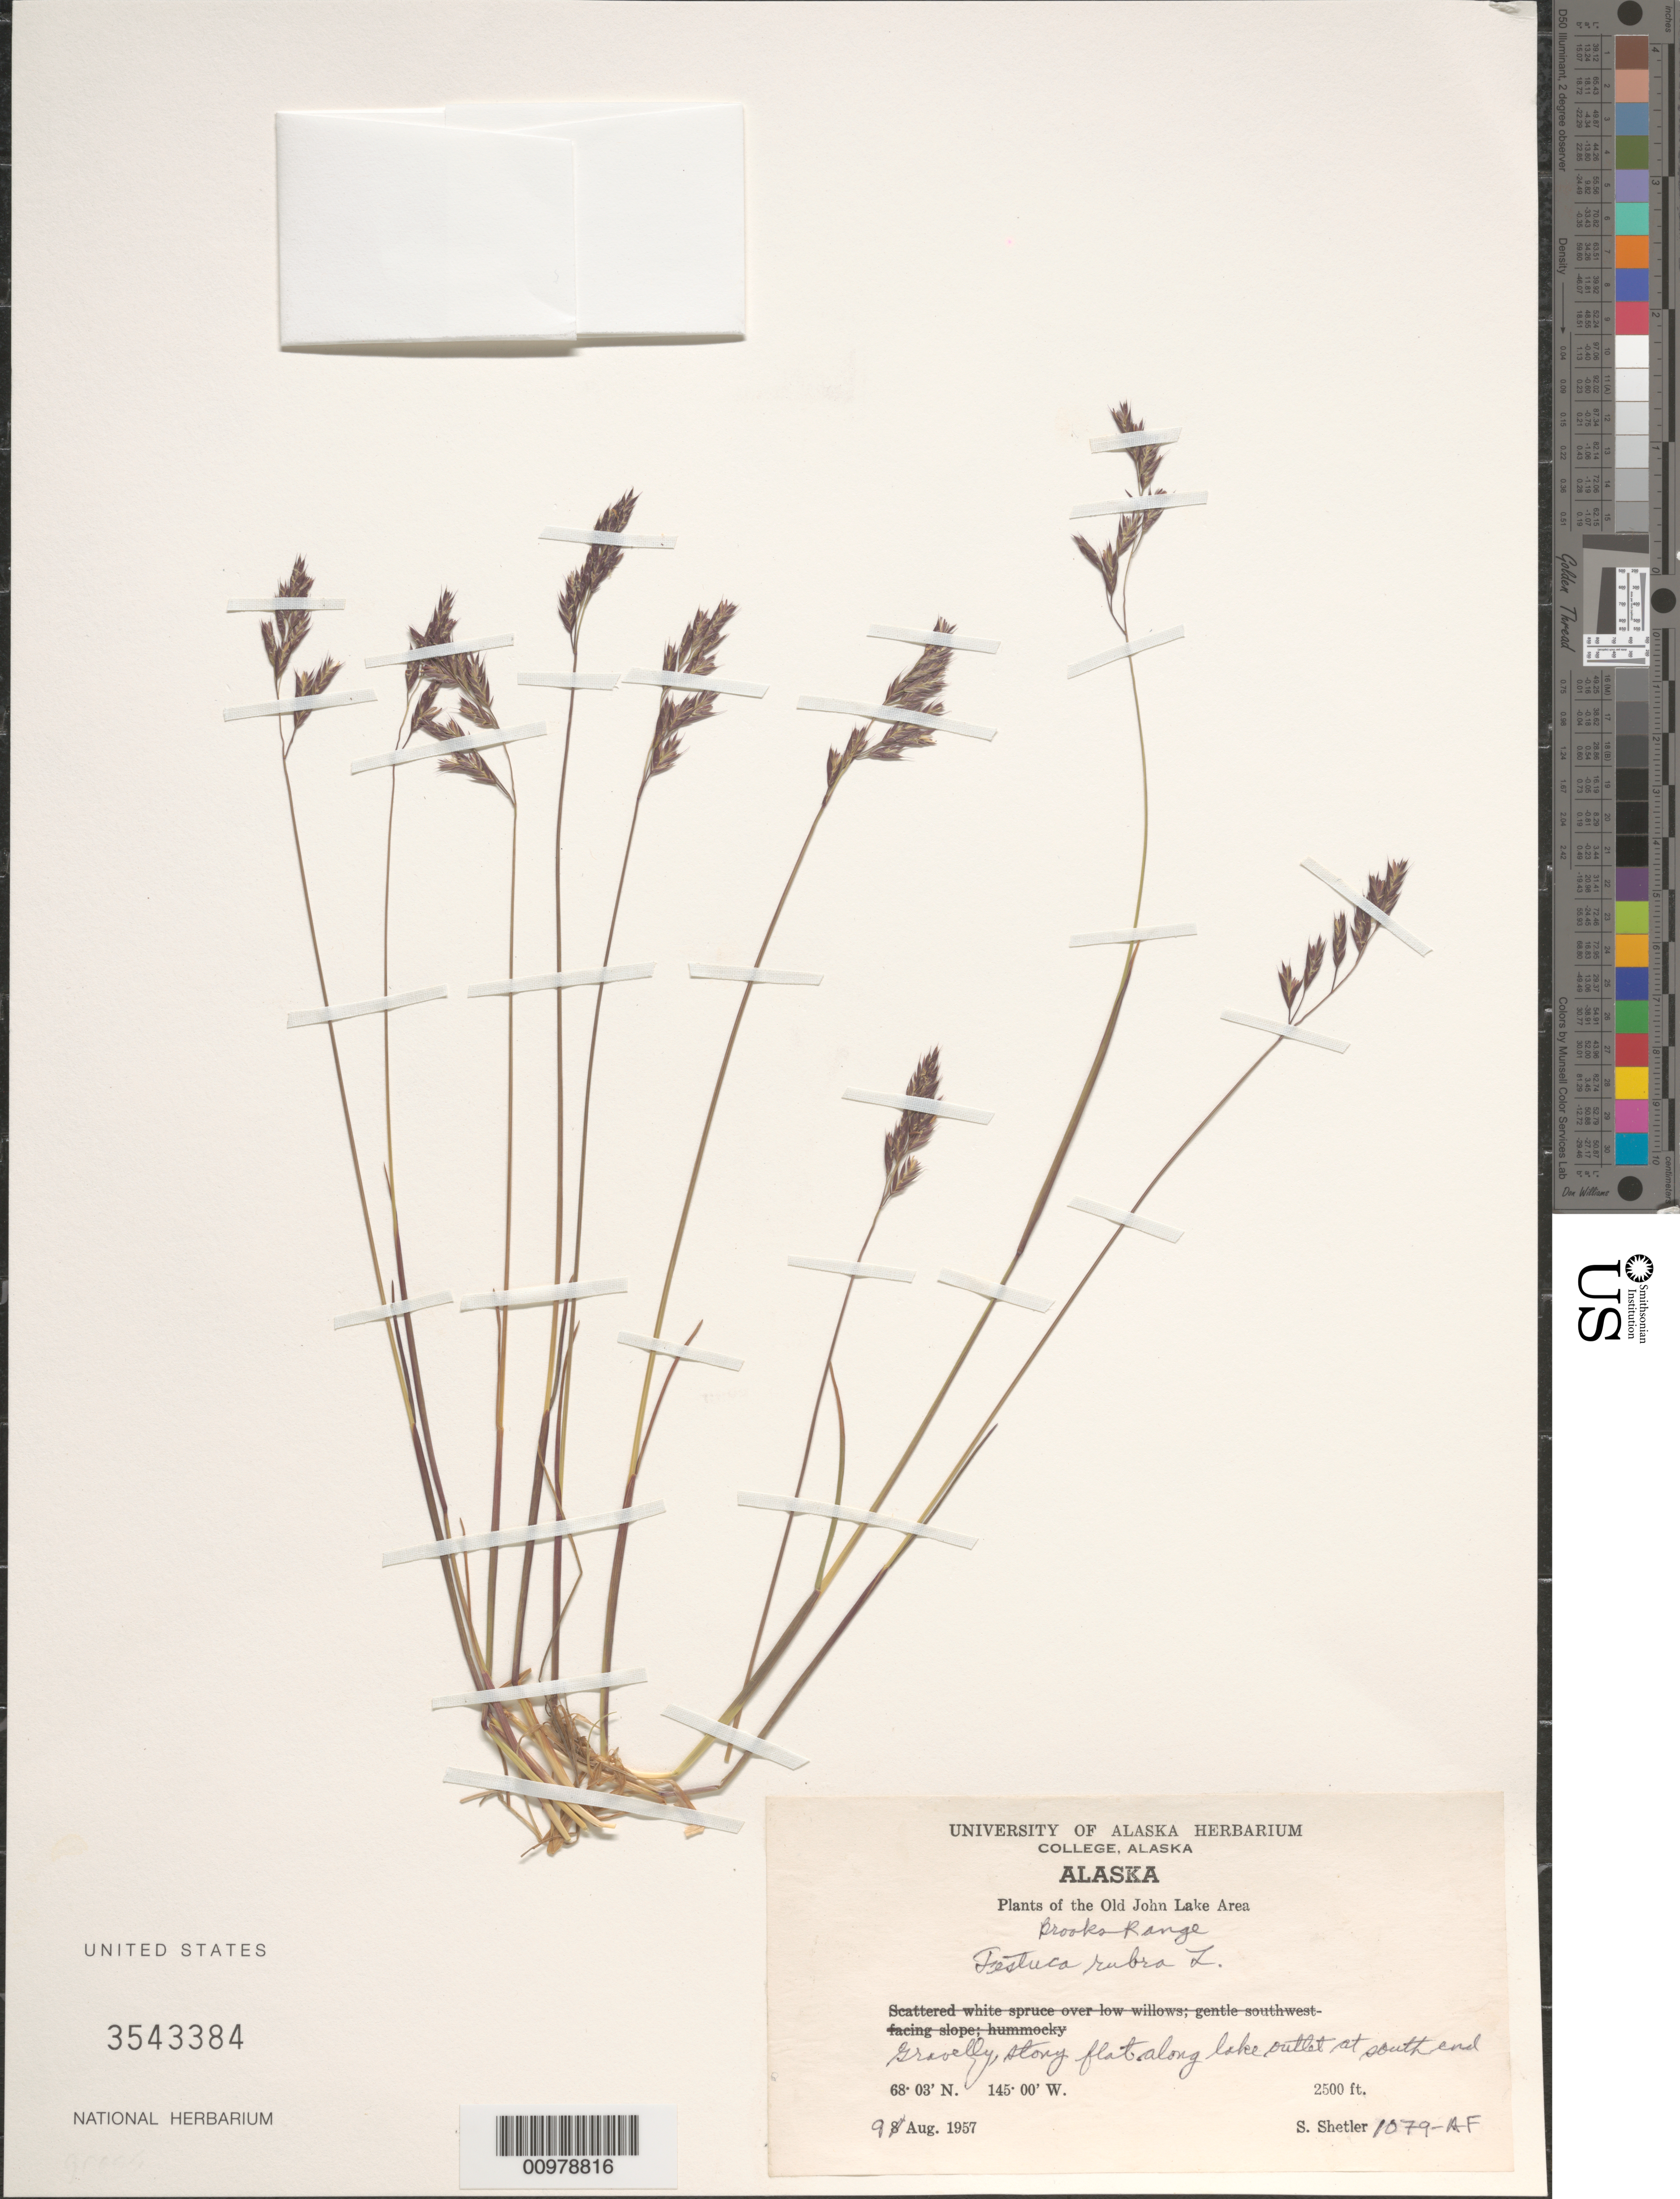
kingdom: Plantae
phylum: Tracheophyta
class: Liliopsida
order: Poales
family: Poaceae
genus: Festuca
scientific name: Festuca rubra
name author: L.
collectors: S. Shetler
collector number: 1079-AF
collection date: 1957-08-09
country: United States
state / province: Alaska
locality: The Old John Lake Area. Brooks Range. Along lake outlet at south end.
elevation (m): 762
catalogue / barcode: US 3543384